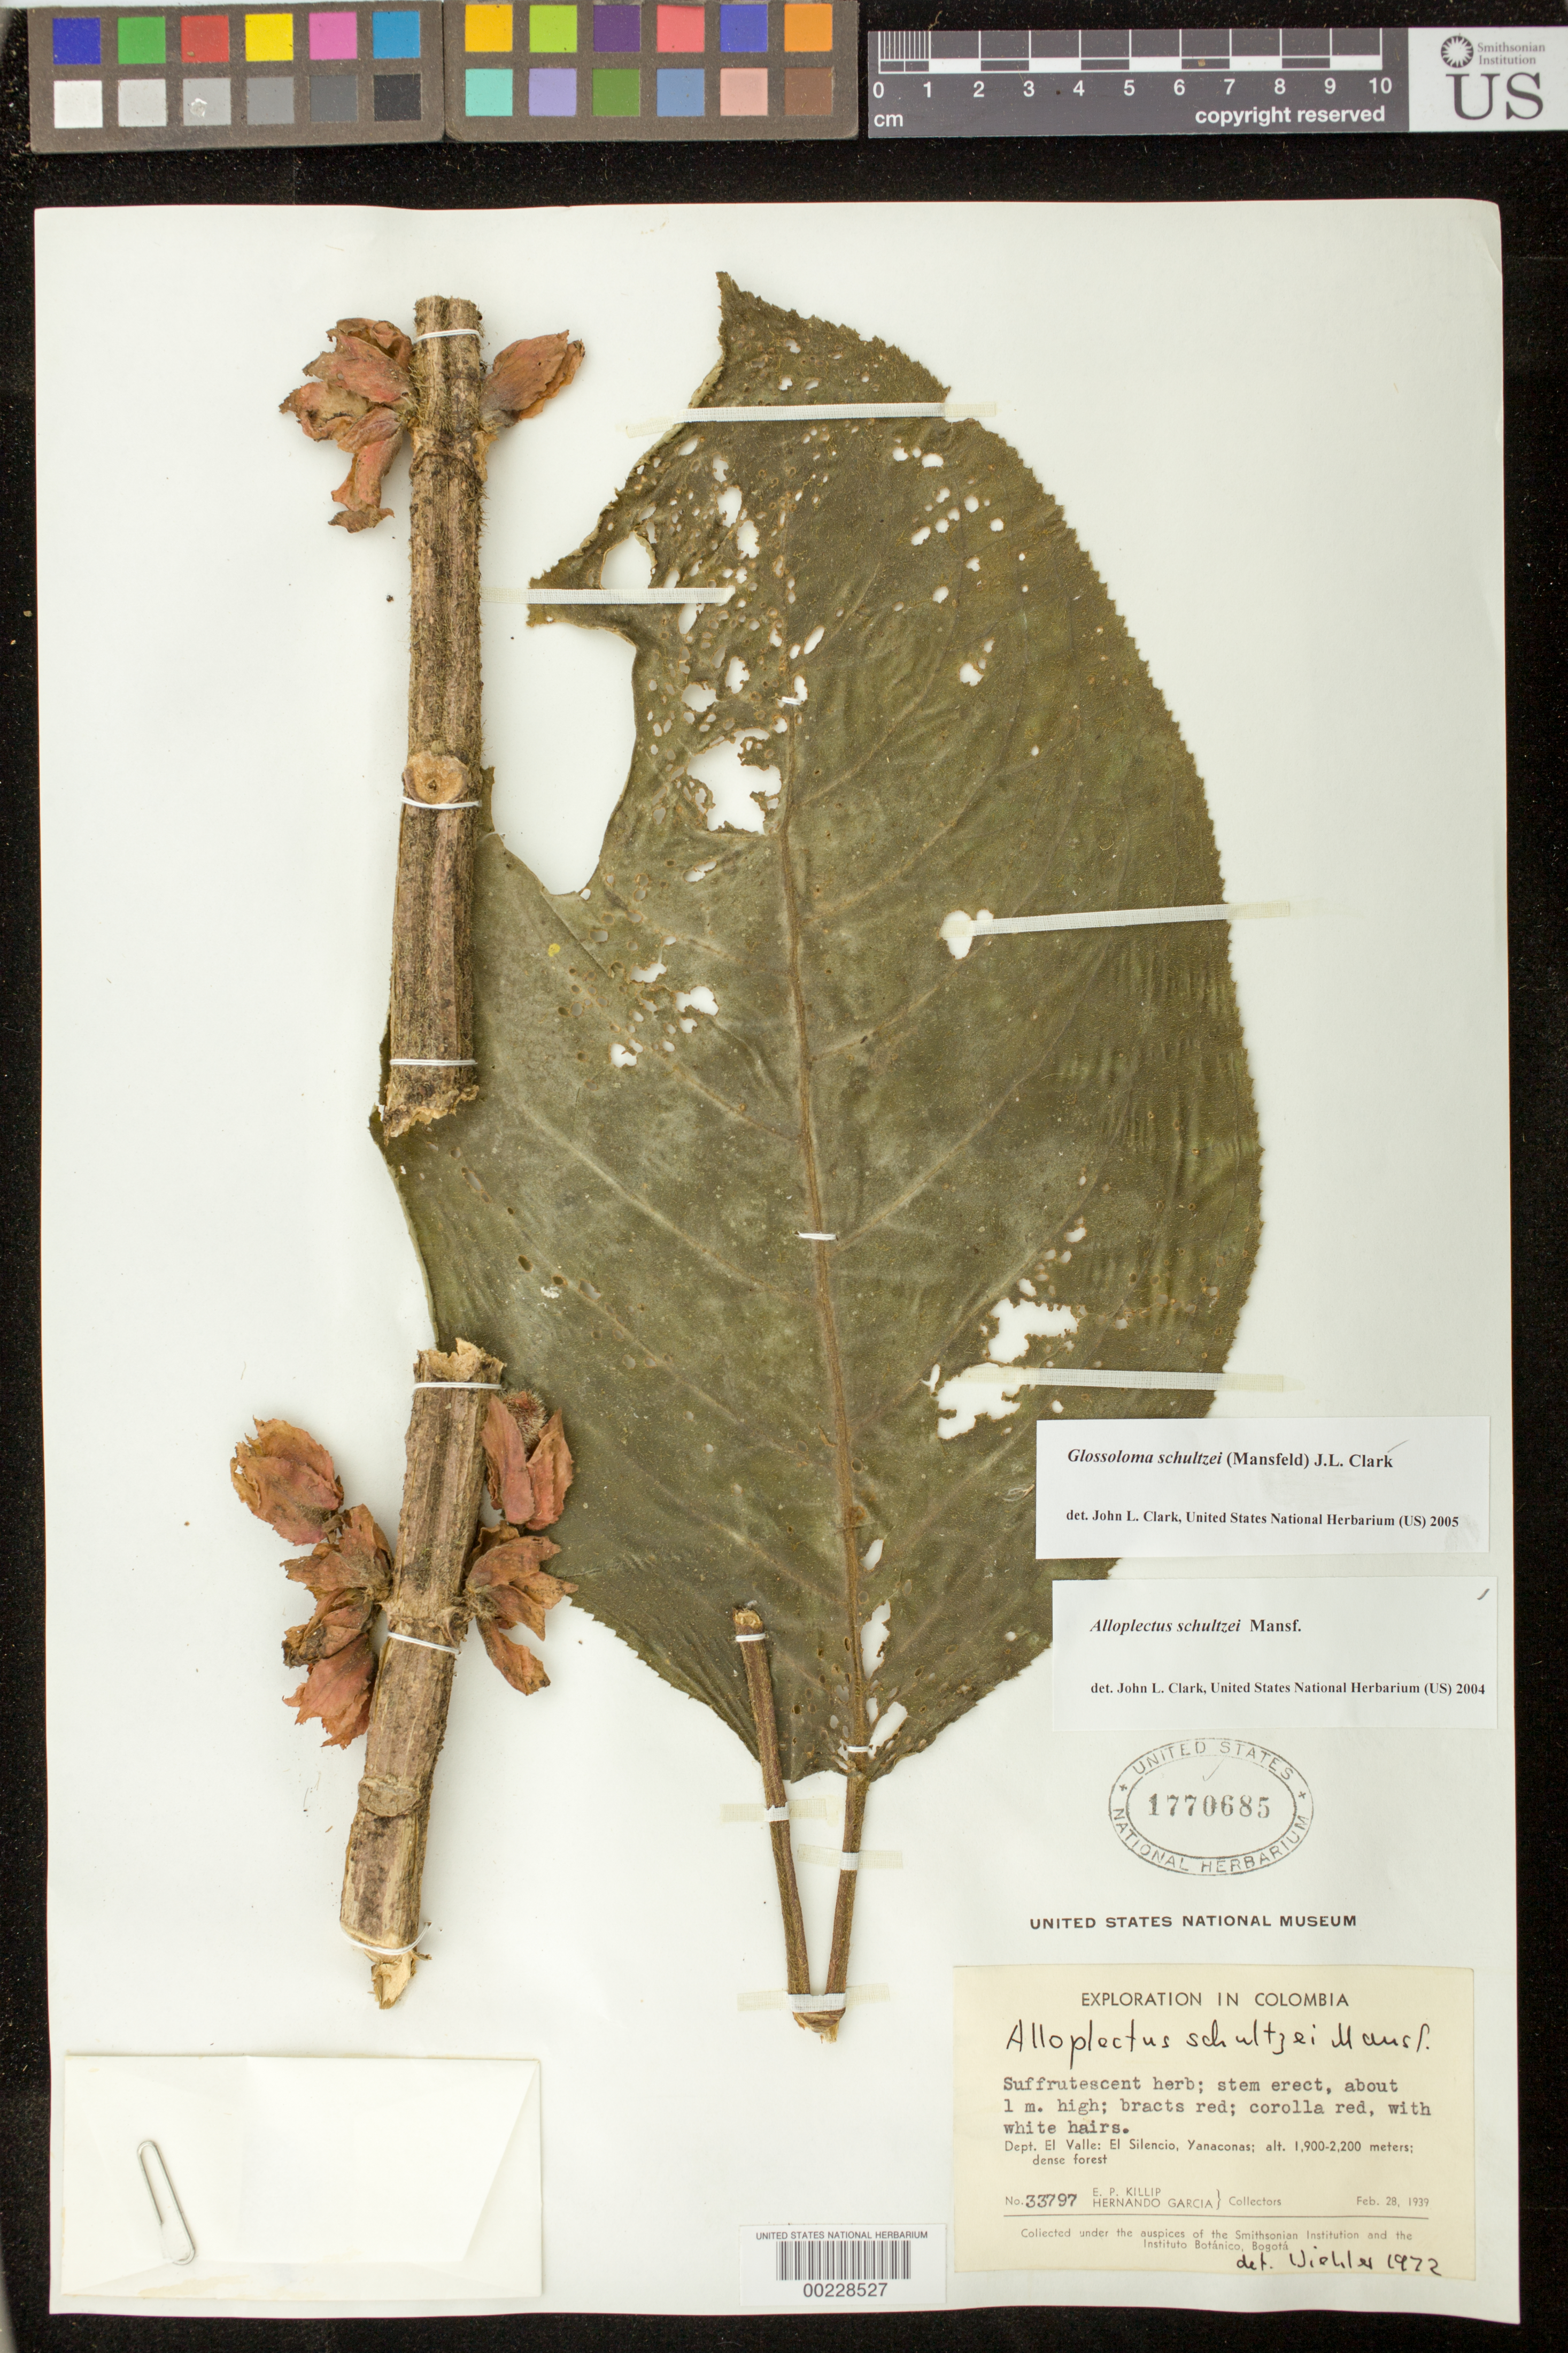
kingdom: Plantae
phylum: Tracheophyta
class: Magnoliopsida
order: Lamiales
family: Gesneriaceae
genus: Glossoloma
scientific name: Glossoloma schultzei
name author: (Mansf.) J.L. Clark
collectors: E. P. Killip & H. Garcia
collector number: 33797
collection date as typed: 28 Feb 1939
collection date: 1939-02-28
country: Colombia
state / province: Valle del Cauca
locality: El Silencio, Yanaconas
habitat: Dense forest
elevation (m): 1900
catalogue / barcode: US 1770685